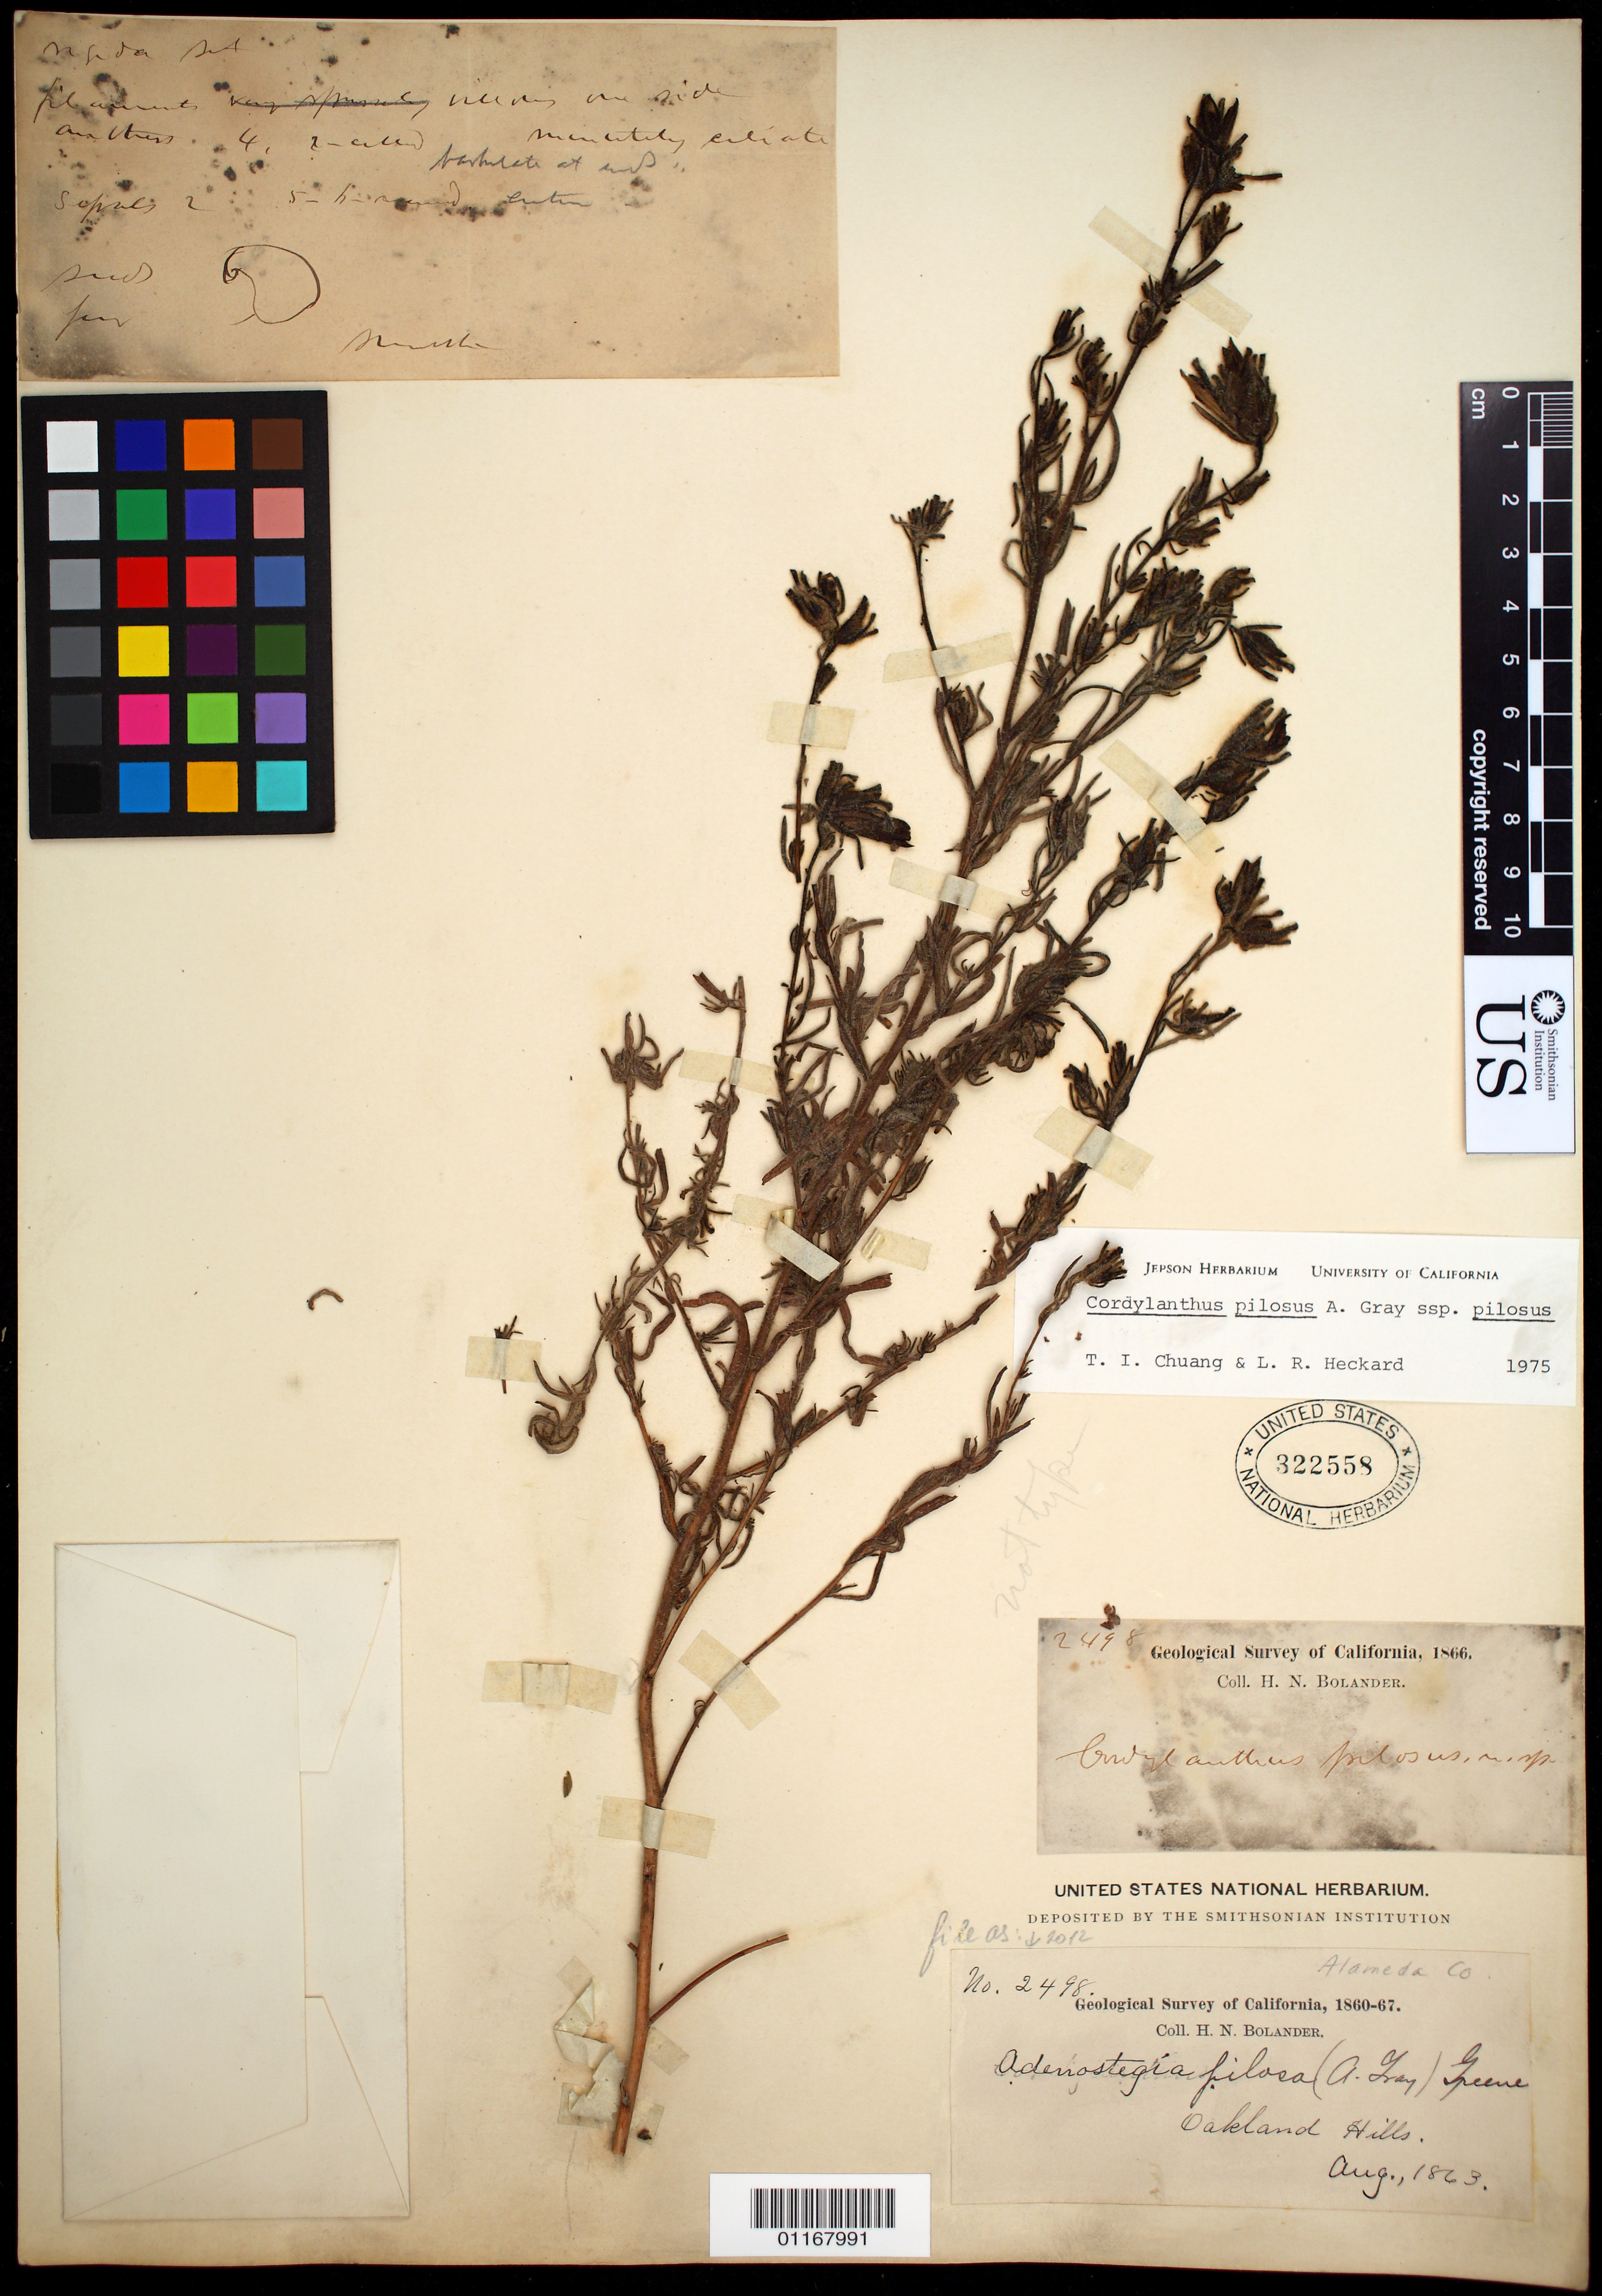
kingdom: Plantae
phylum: Tracheophyta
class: Magnoliopsida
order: Lamiales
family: Orobanchaceae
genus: Cordylanthus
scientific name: Cordylanthus pilosus subsp. pilosus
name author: A. Gray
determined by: Barringer, K. A.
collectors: H. Bolander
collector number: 2498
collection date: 1863-08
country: United States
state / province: California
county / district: Alameda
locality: Oakland Hills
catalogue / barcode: US 322558